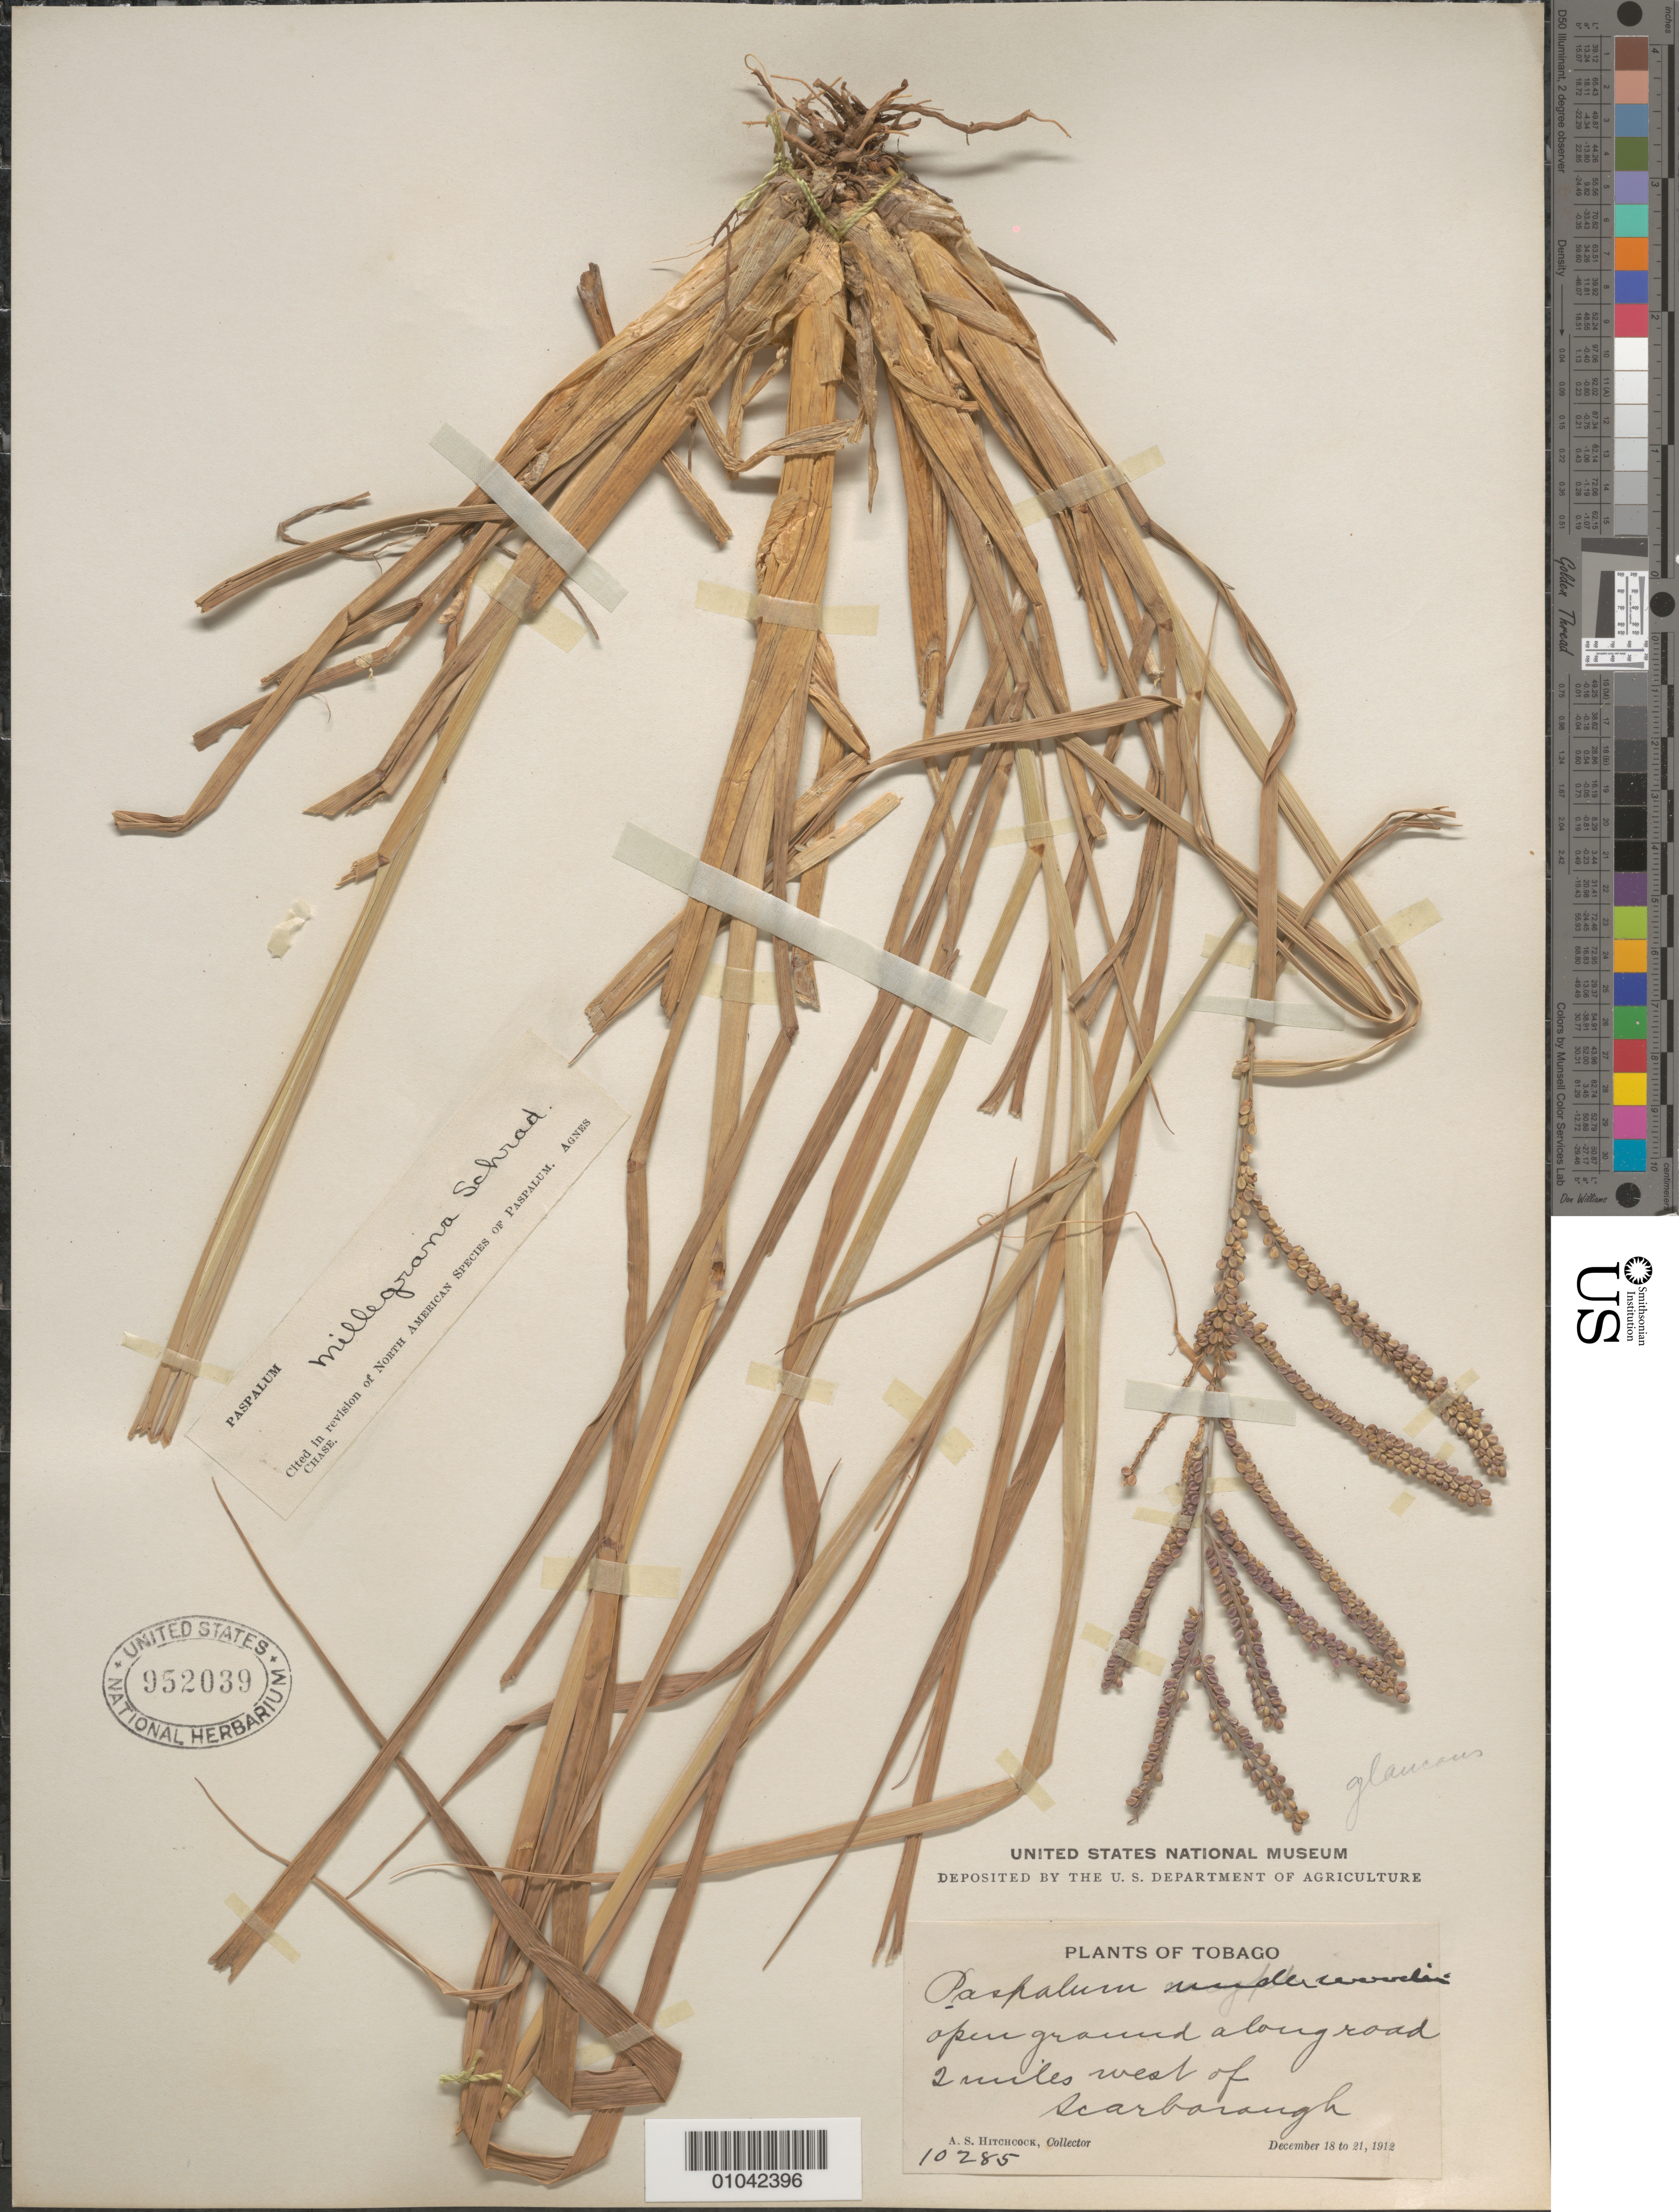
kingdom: Plantae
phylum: Tracheophyta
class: Liliopsida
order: Poales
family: Poaceae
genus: Paspalum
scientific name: Paspalum millegrana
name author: Schrad.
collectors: A. S. Hitchcock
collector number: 10285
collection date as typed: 18 Dec 1912 to 21 Dec 1912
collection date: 1912-12-18/1912-12-21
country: Trinidad and Tobago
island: Tobago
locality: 2 miles W of Scarborough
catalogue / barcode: US 952039